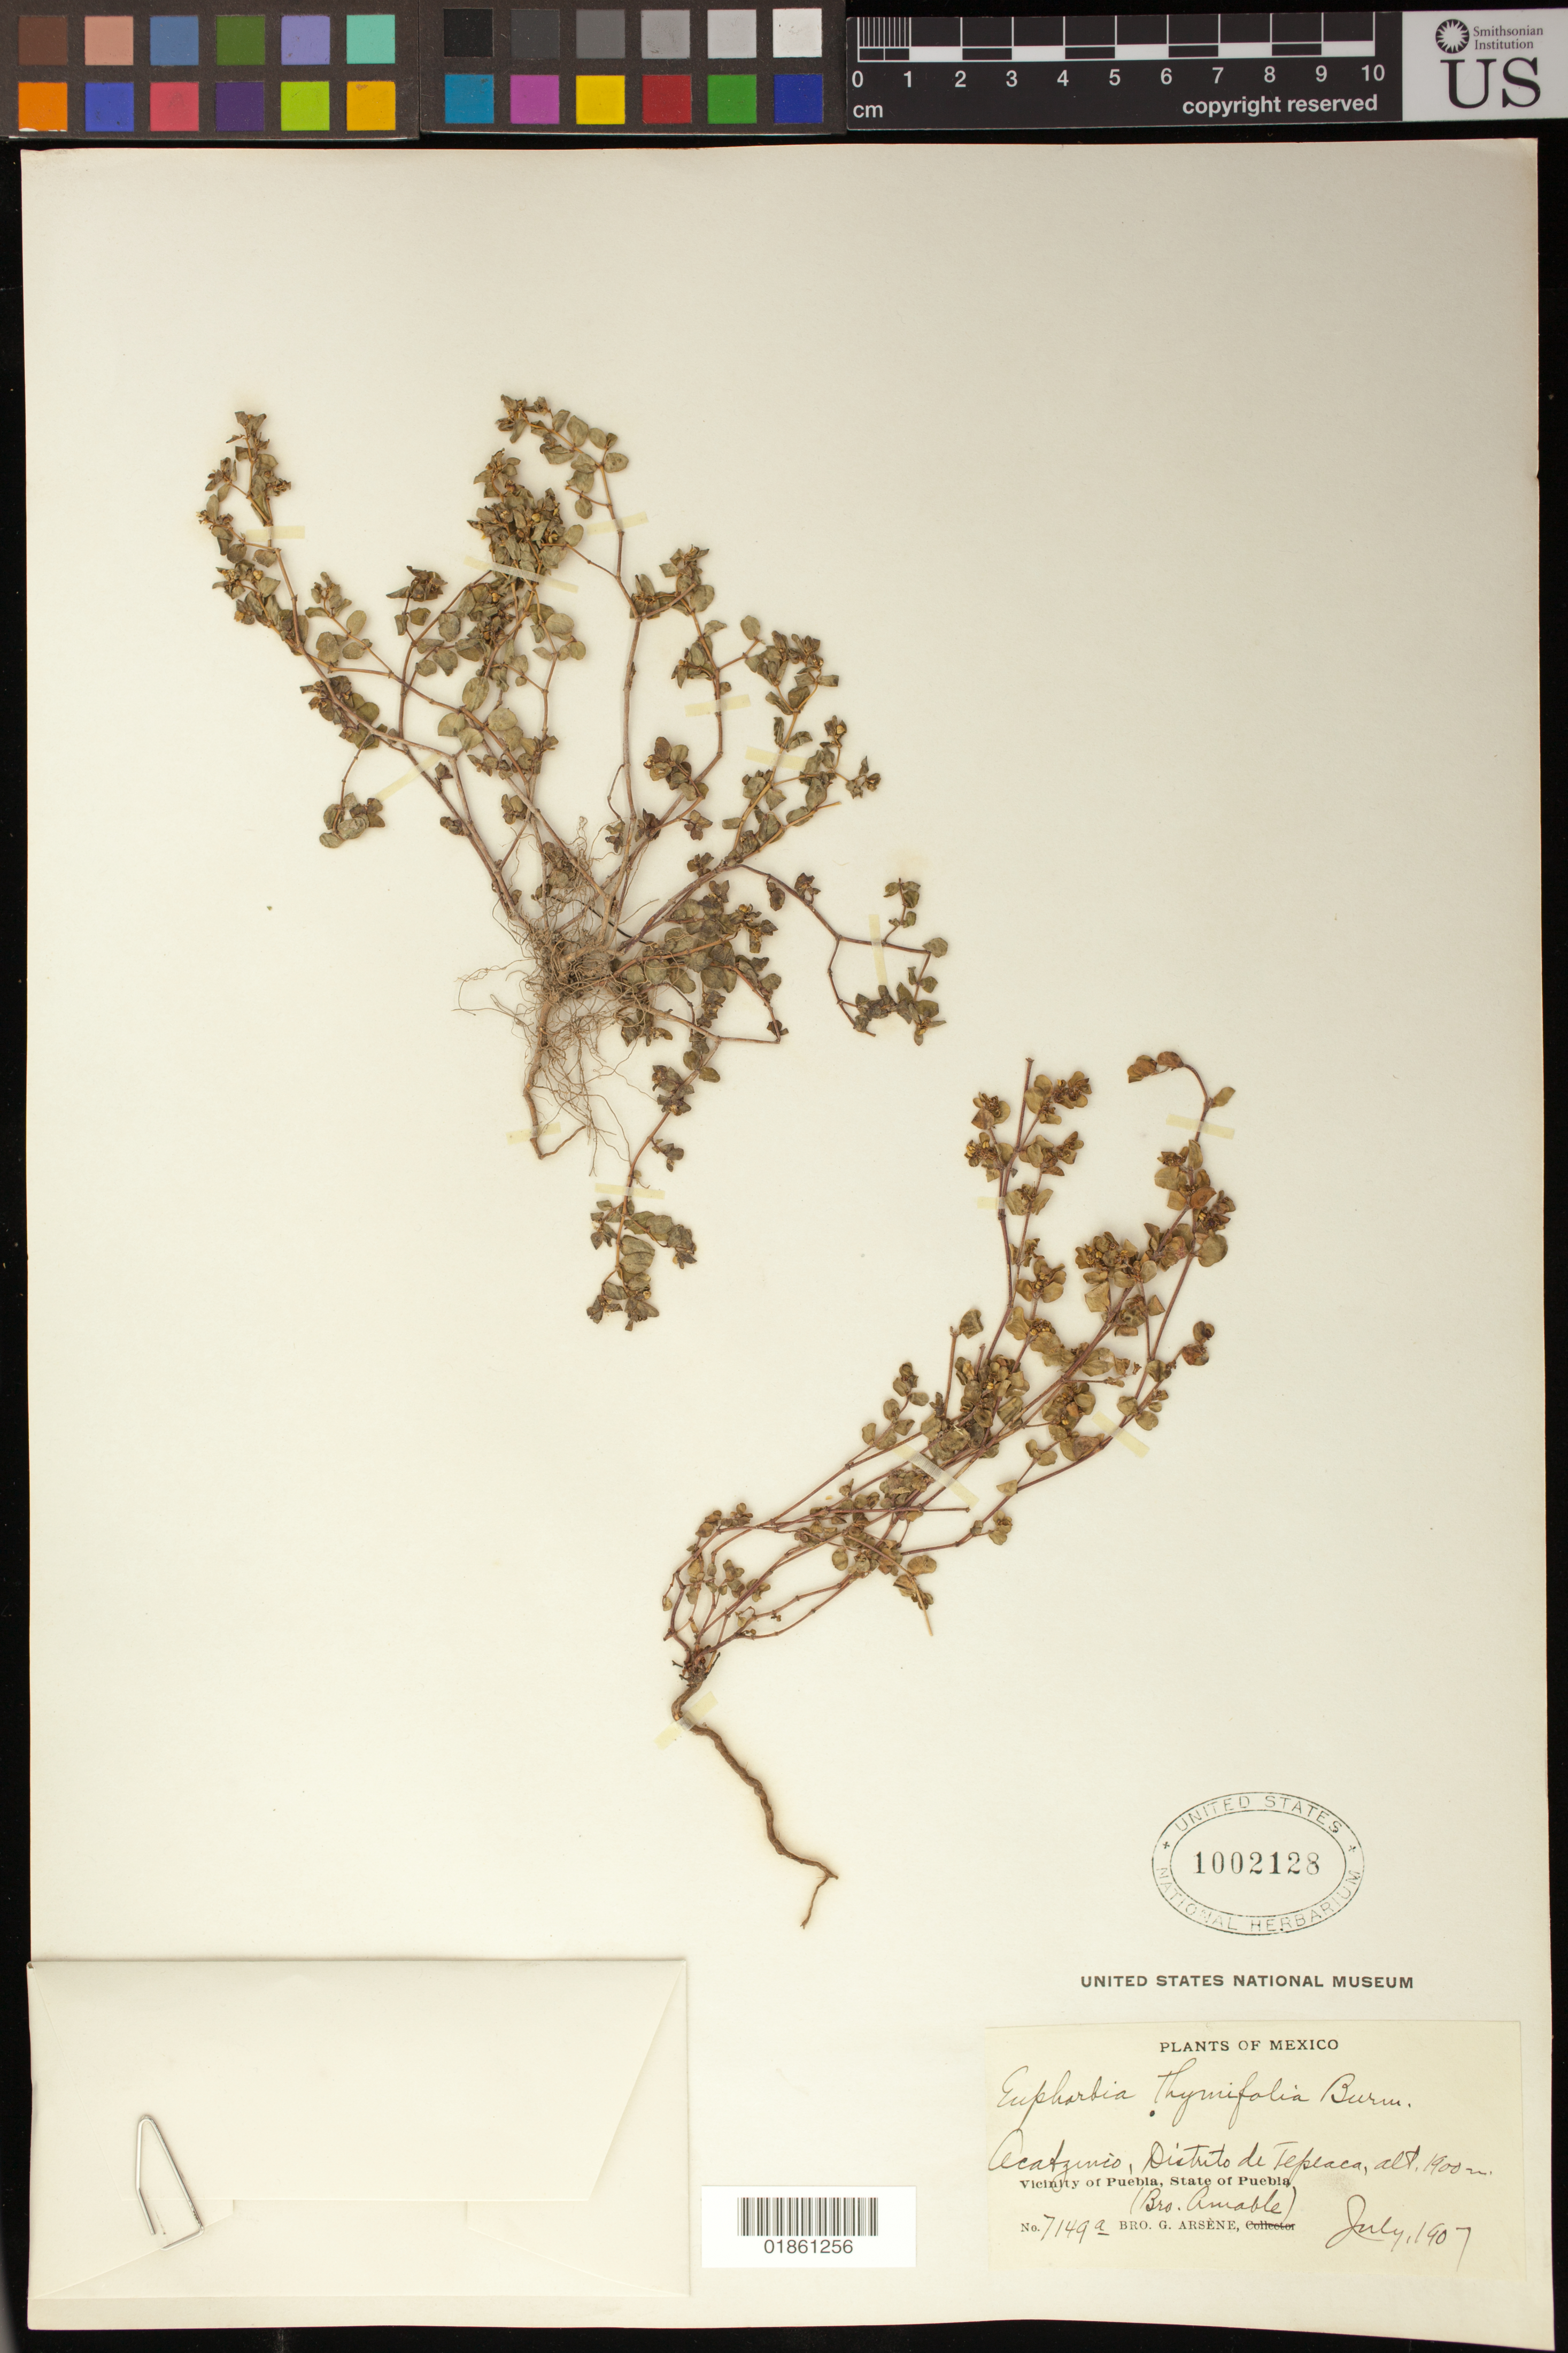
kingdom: Plantae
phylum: Tracheophyta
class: Magnoliopsida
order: Malpighiales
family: Euphorbiaceae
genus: Euphorbia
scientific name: Euphorbia sp.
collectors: Bro. G. Arsène & B. Amable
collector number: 7149a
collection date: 1907-07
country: Mexico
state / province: Puebla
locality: Acatzinco (Atanzingo), Distrito de Tepeaca, Vicinity of Puebla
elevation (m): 1900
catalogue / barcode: US 1002128